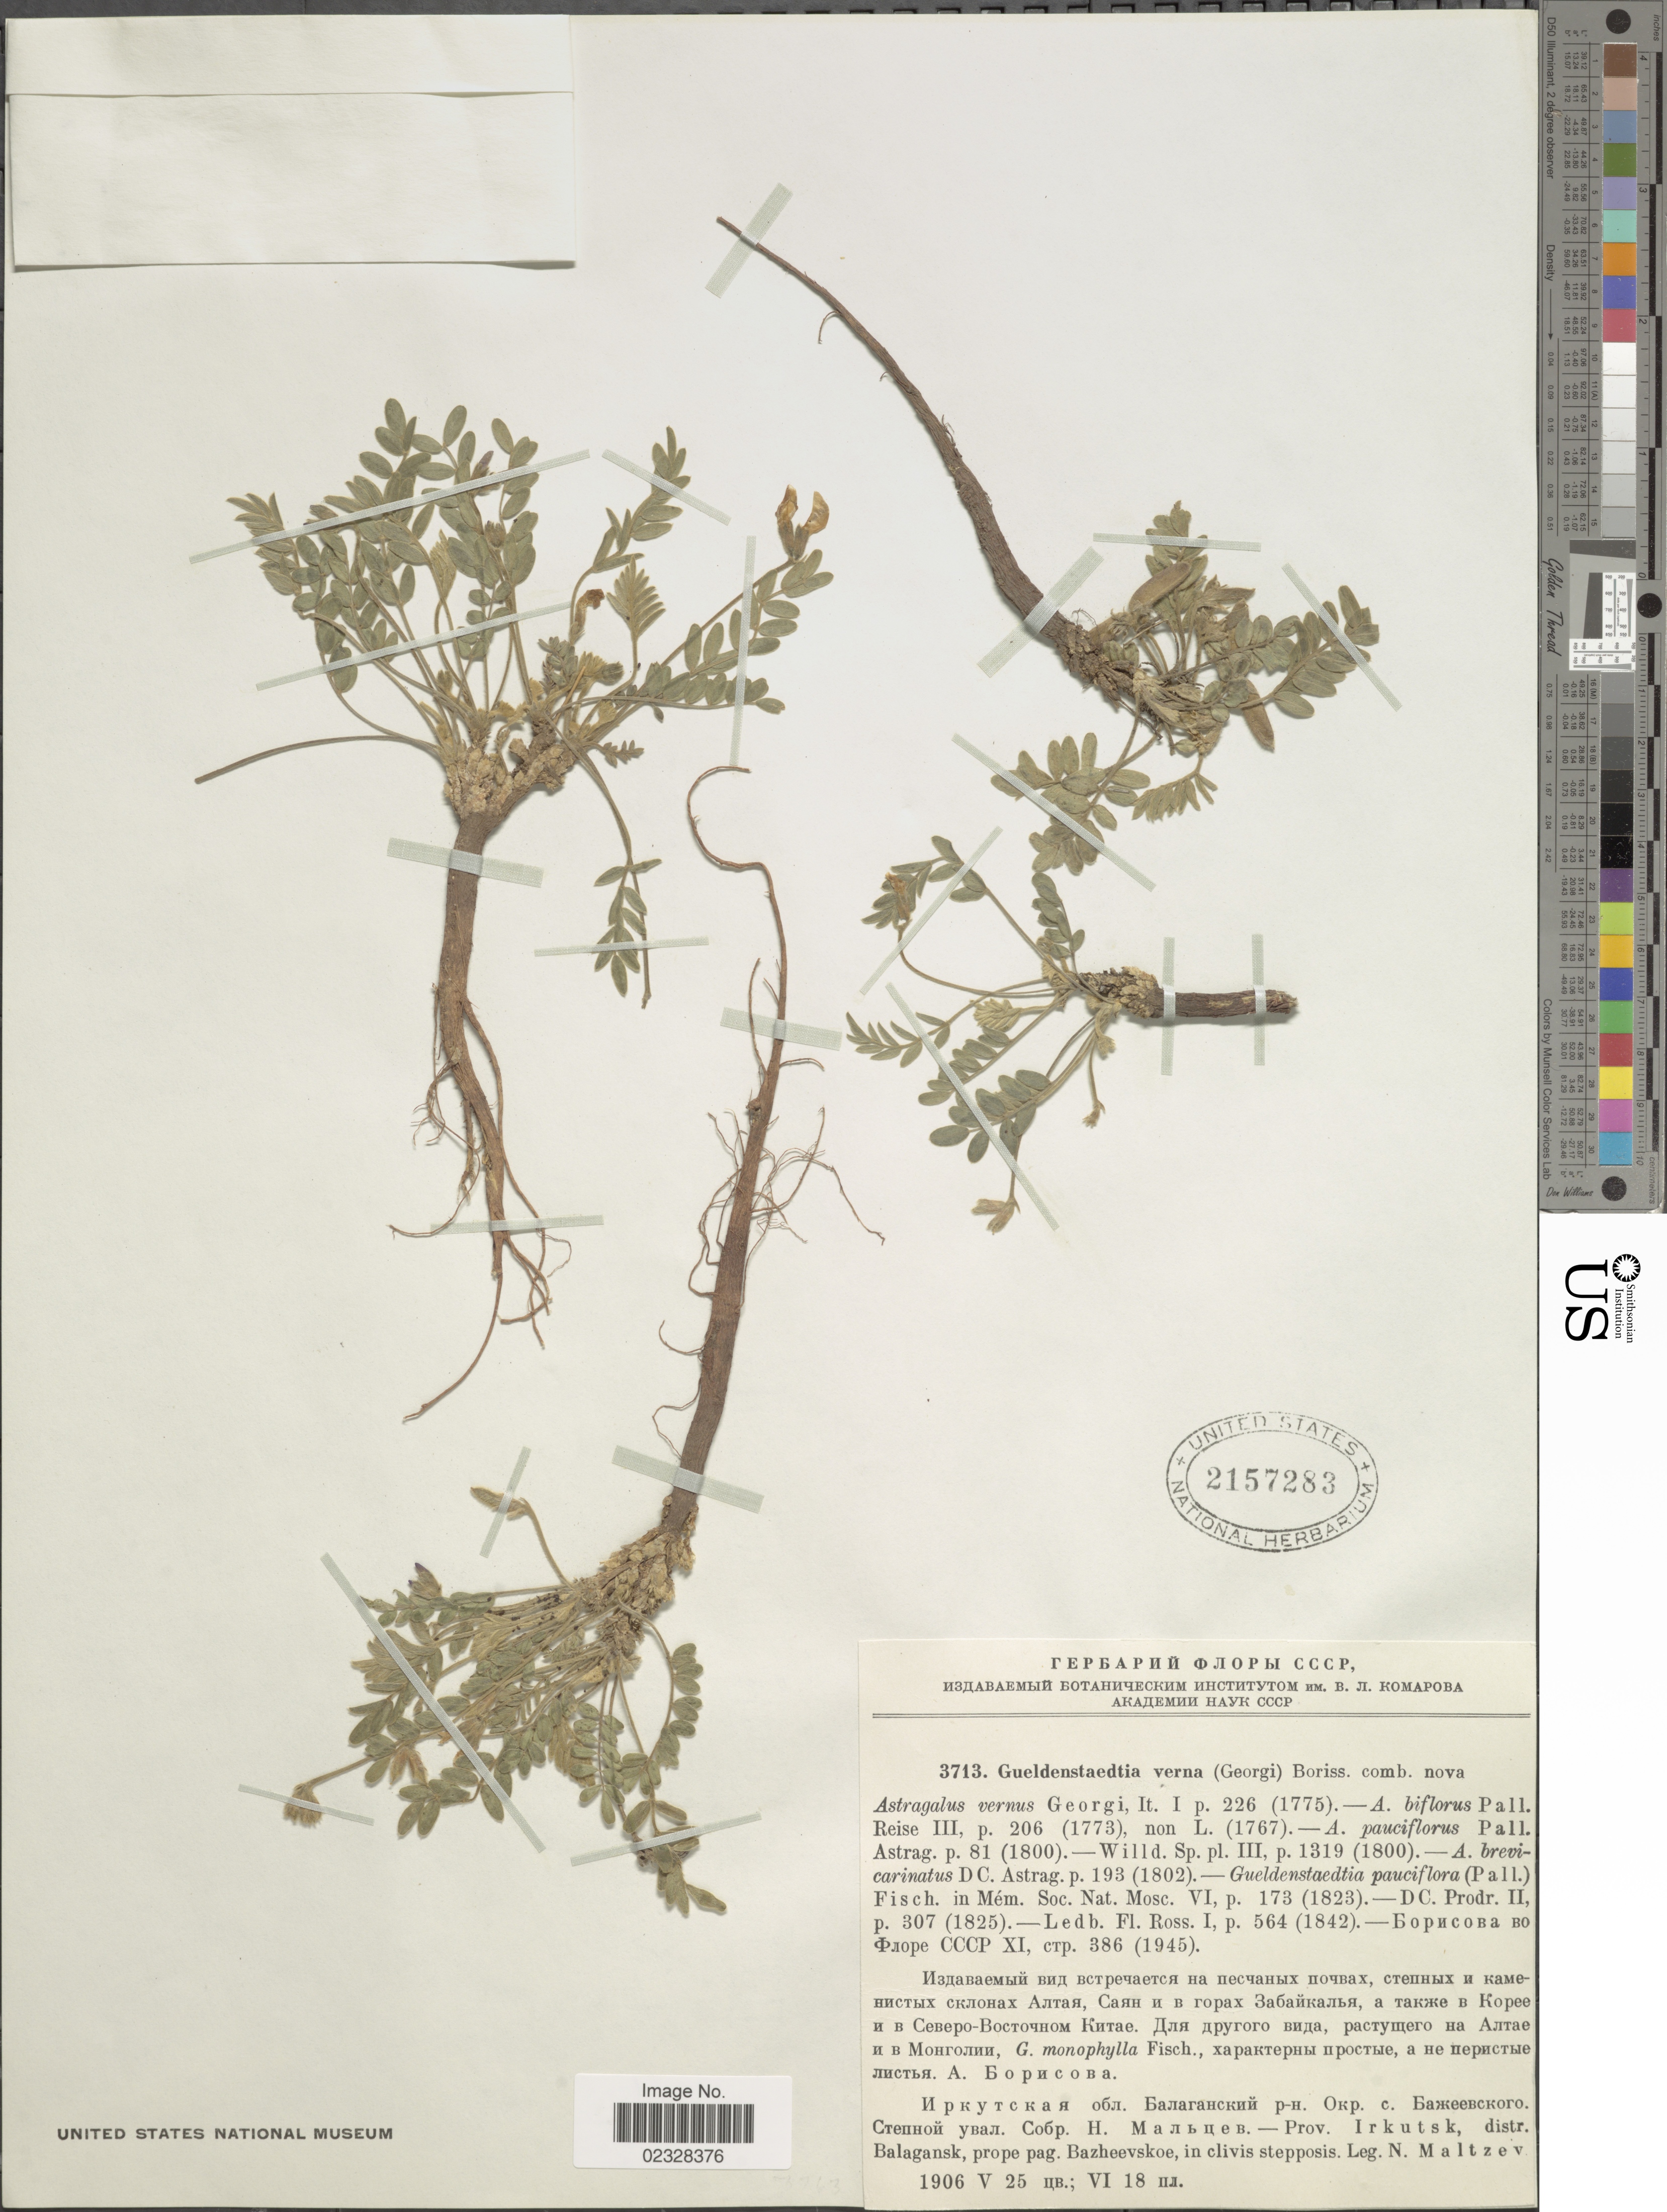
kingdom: Plantae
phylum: Tracheophyta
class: Magnoliopsida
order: Fabales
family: Fabaceae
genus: Gueldenstaedtia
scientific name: Gueldenstaedtia verna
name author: (Georgi) Boriss.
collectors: N. Maltzev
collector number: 3713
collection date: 1906-05-25/1906-06-18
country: Russian Federation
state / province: Irkutsk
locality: Distr. Balagansk, prope pag. Bazheevskoe, in clivis stepposis.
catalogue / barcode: US 2157283